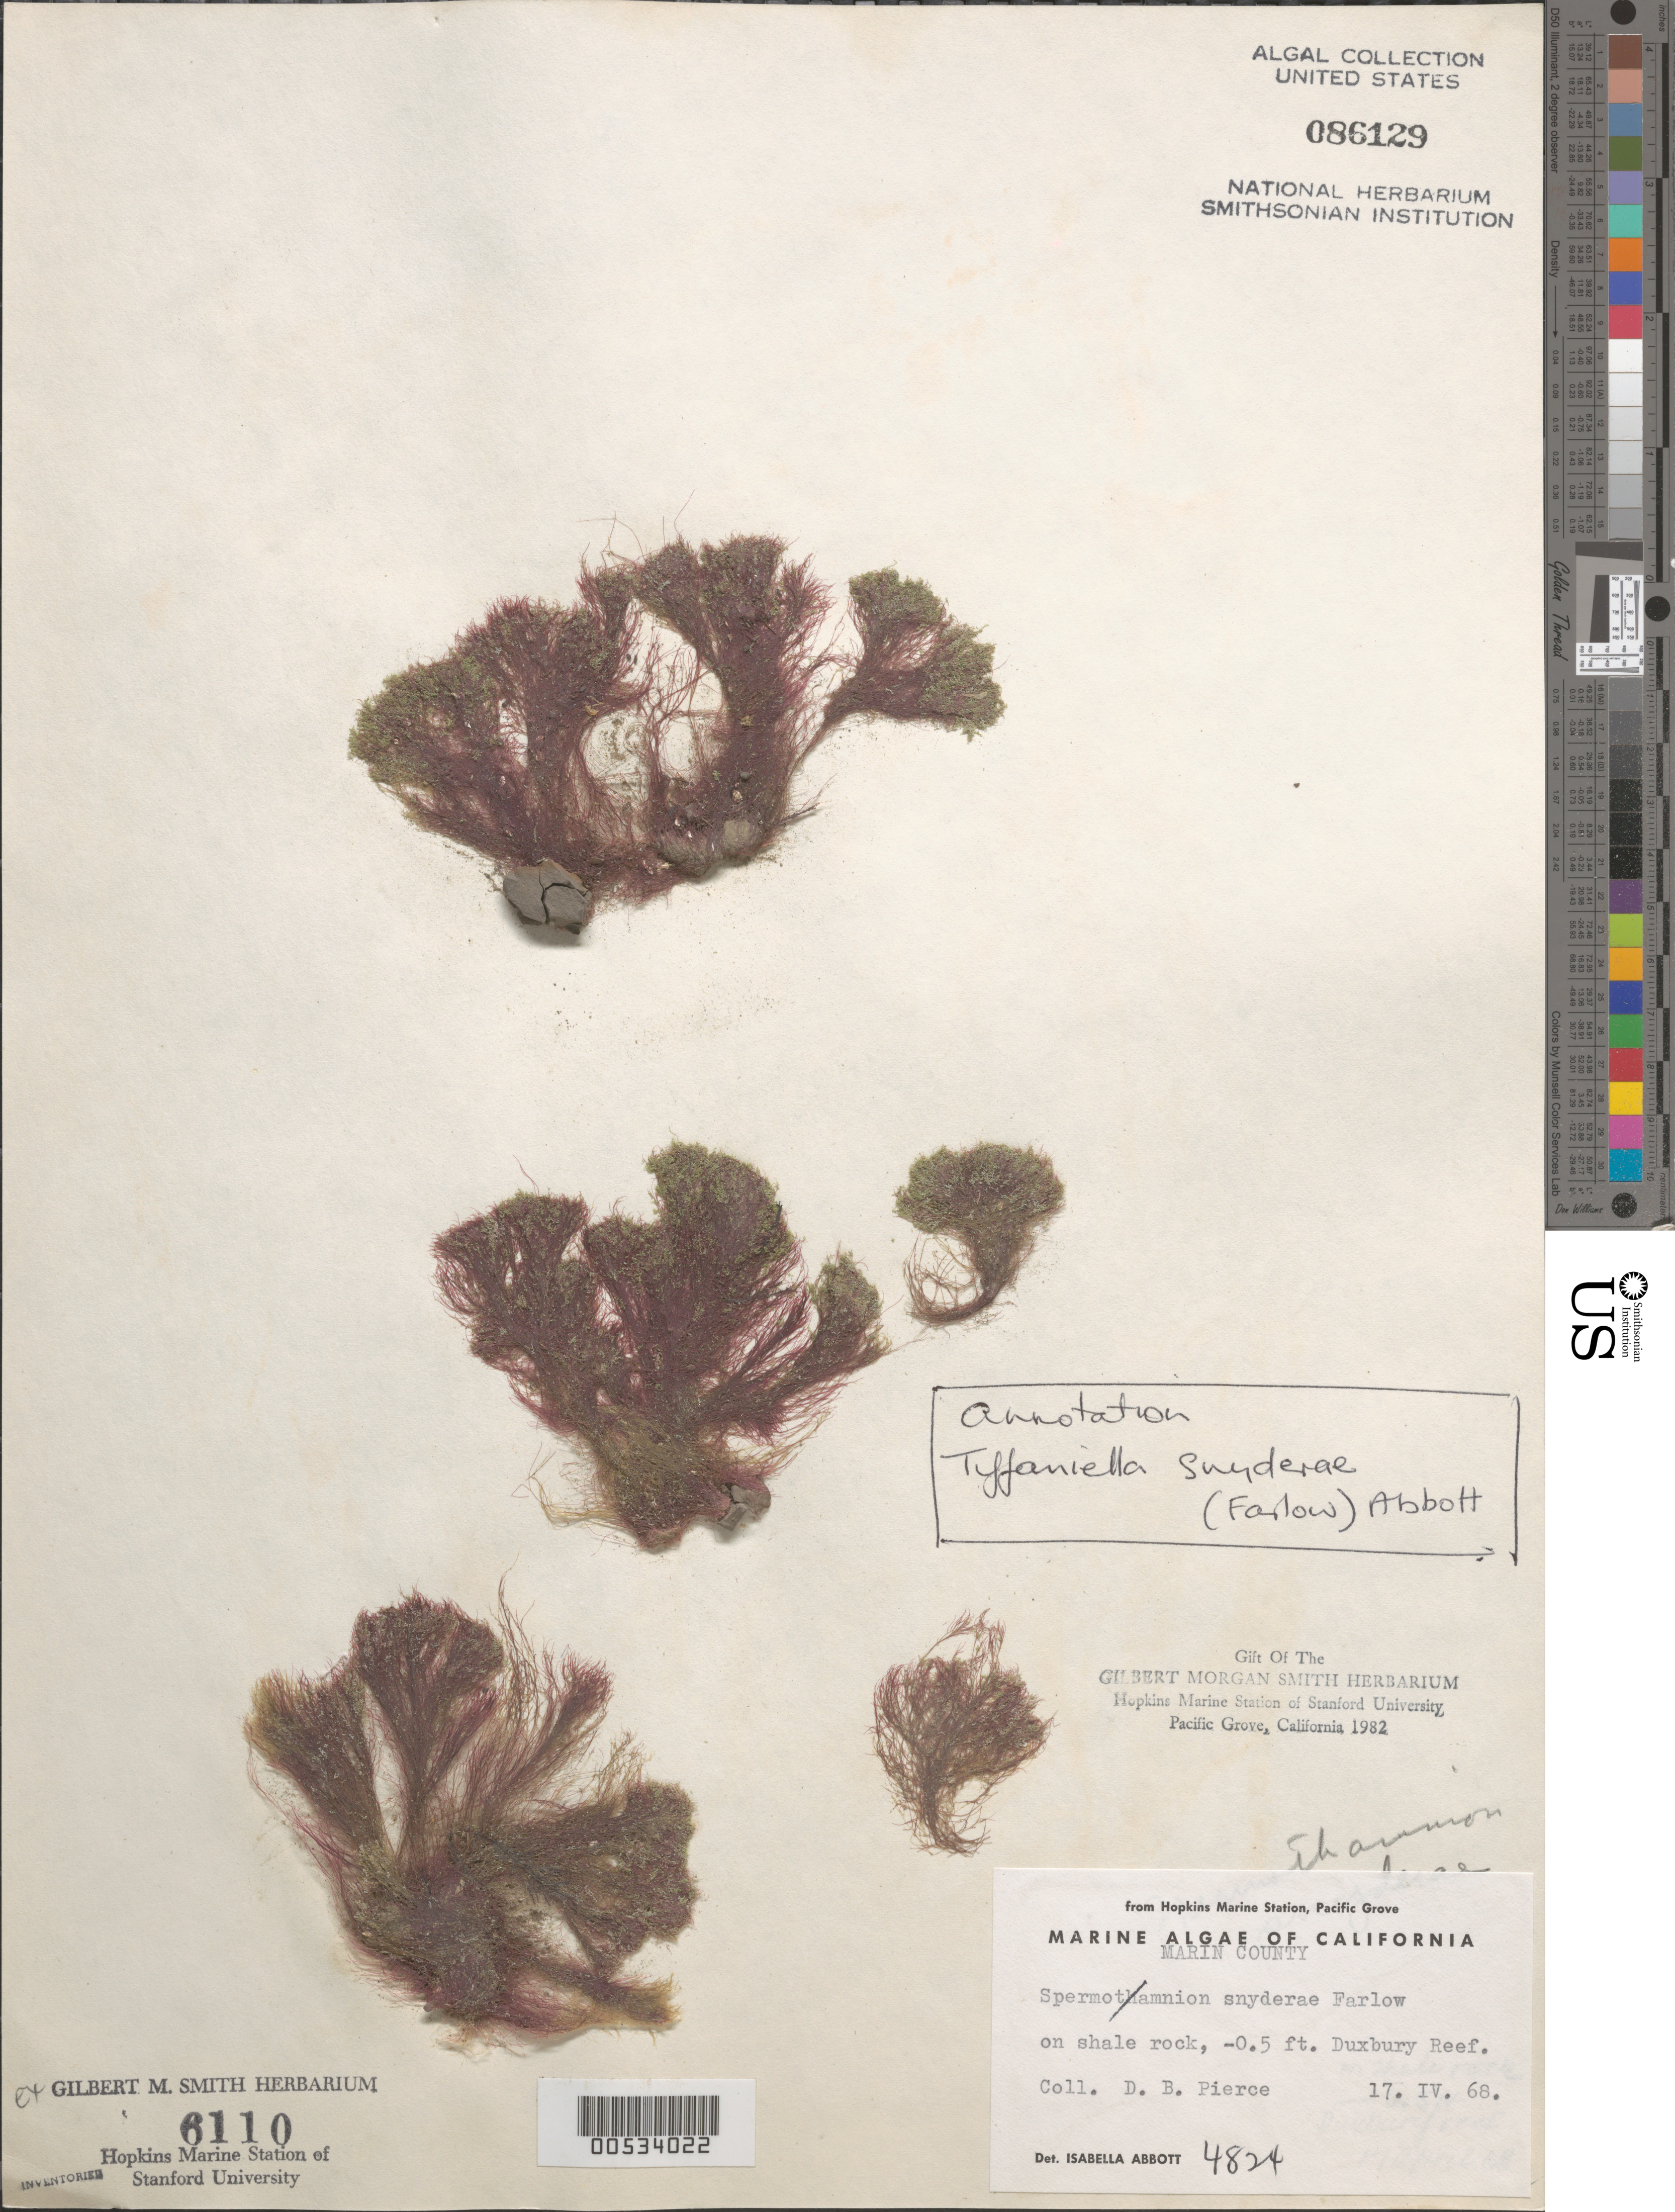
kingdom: Plantae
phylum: Rhodophyta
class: Florideophyceae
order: Ceramiales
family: Wrangeliaceae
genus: Tiffaniella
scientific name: Tiffaniella snyderae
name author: (Farl.) I.A. Abbott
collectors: D. Pierce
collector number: IAA 4824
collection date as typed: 17 Apr 1968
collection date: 1968-04-17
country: United States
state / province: California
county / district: Marin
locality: Duxbury Reef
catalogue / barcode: US 86129